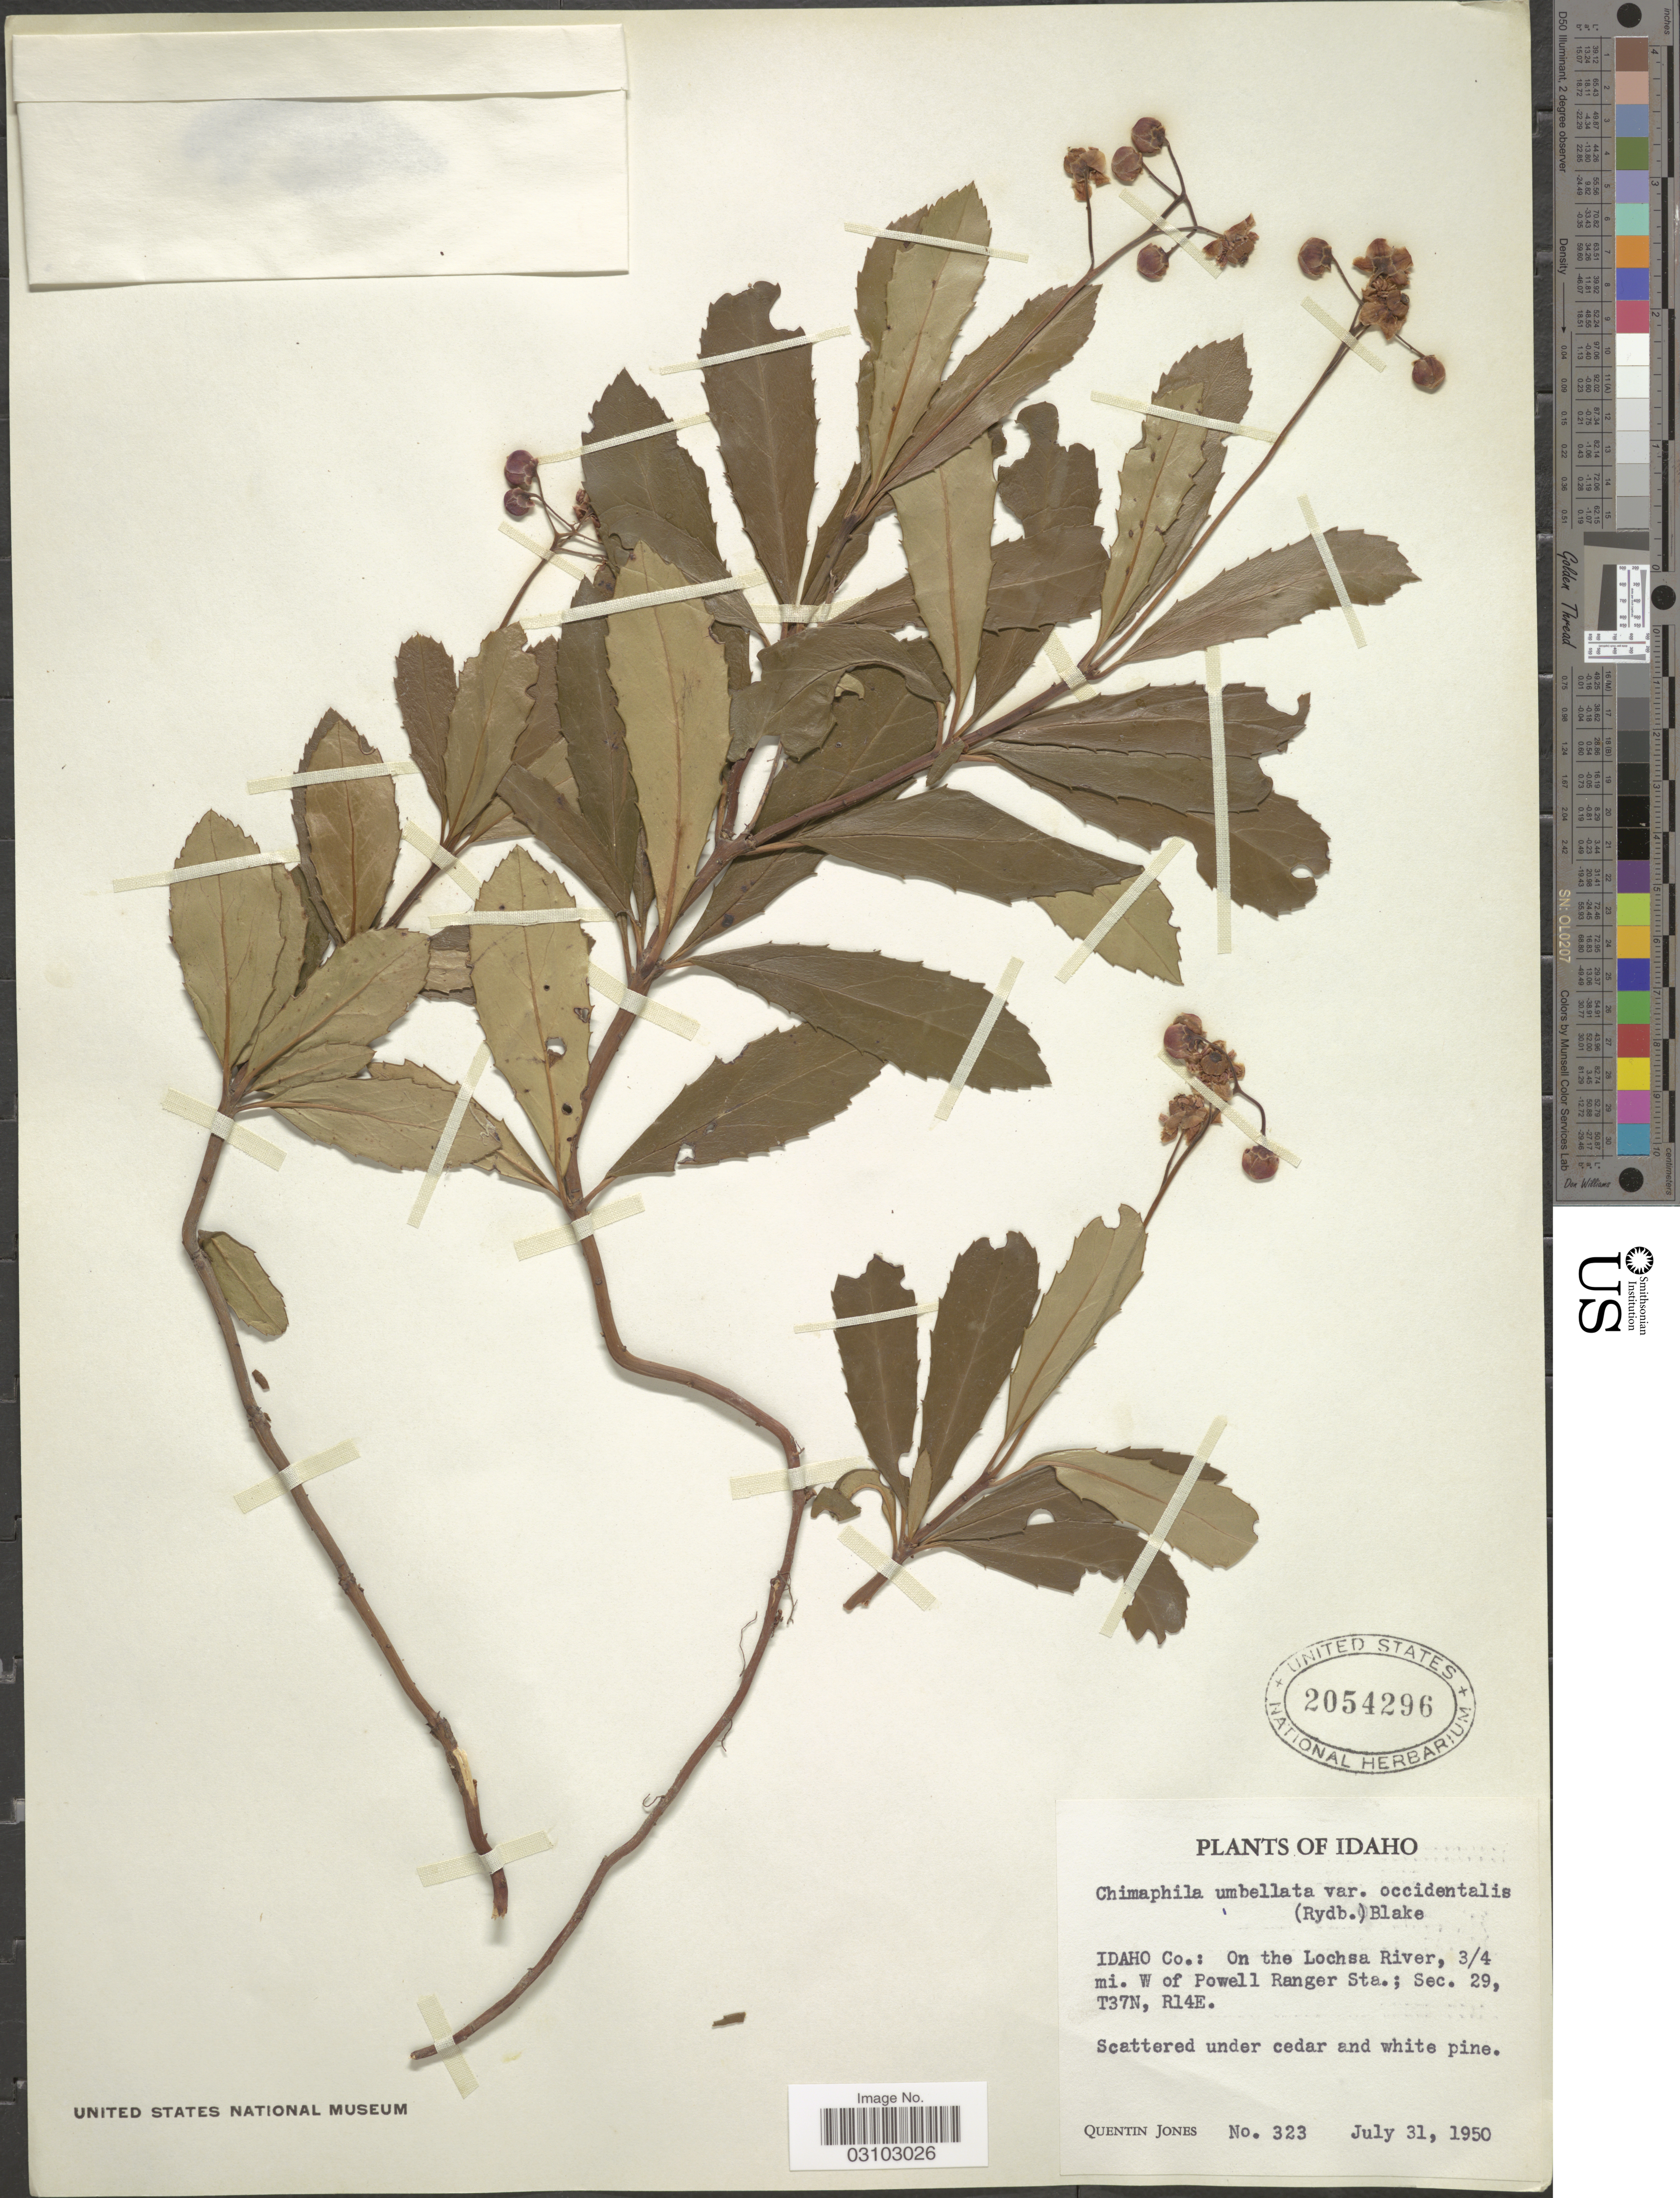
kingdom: Plantae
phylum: Tracheophyta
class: Magnoliopsida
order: Ericales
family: Ericaceae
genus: Chimaphila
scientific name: Chimaphila umbellata subsp. occidentalis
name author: (Rydb.) Hultén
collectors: Q. Jones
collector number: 323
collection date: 1950-07-31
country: United States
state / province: Idaho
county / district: Idaho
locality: On the Lochsa River, ¾ mi. W of Powell Ranger Sta.; Sec. 29, T37N, R14E.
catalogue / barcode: US 2054296